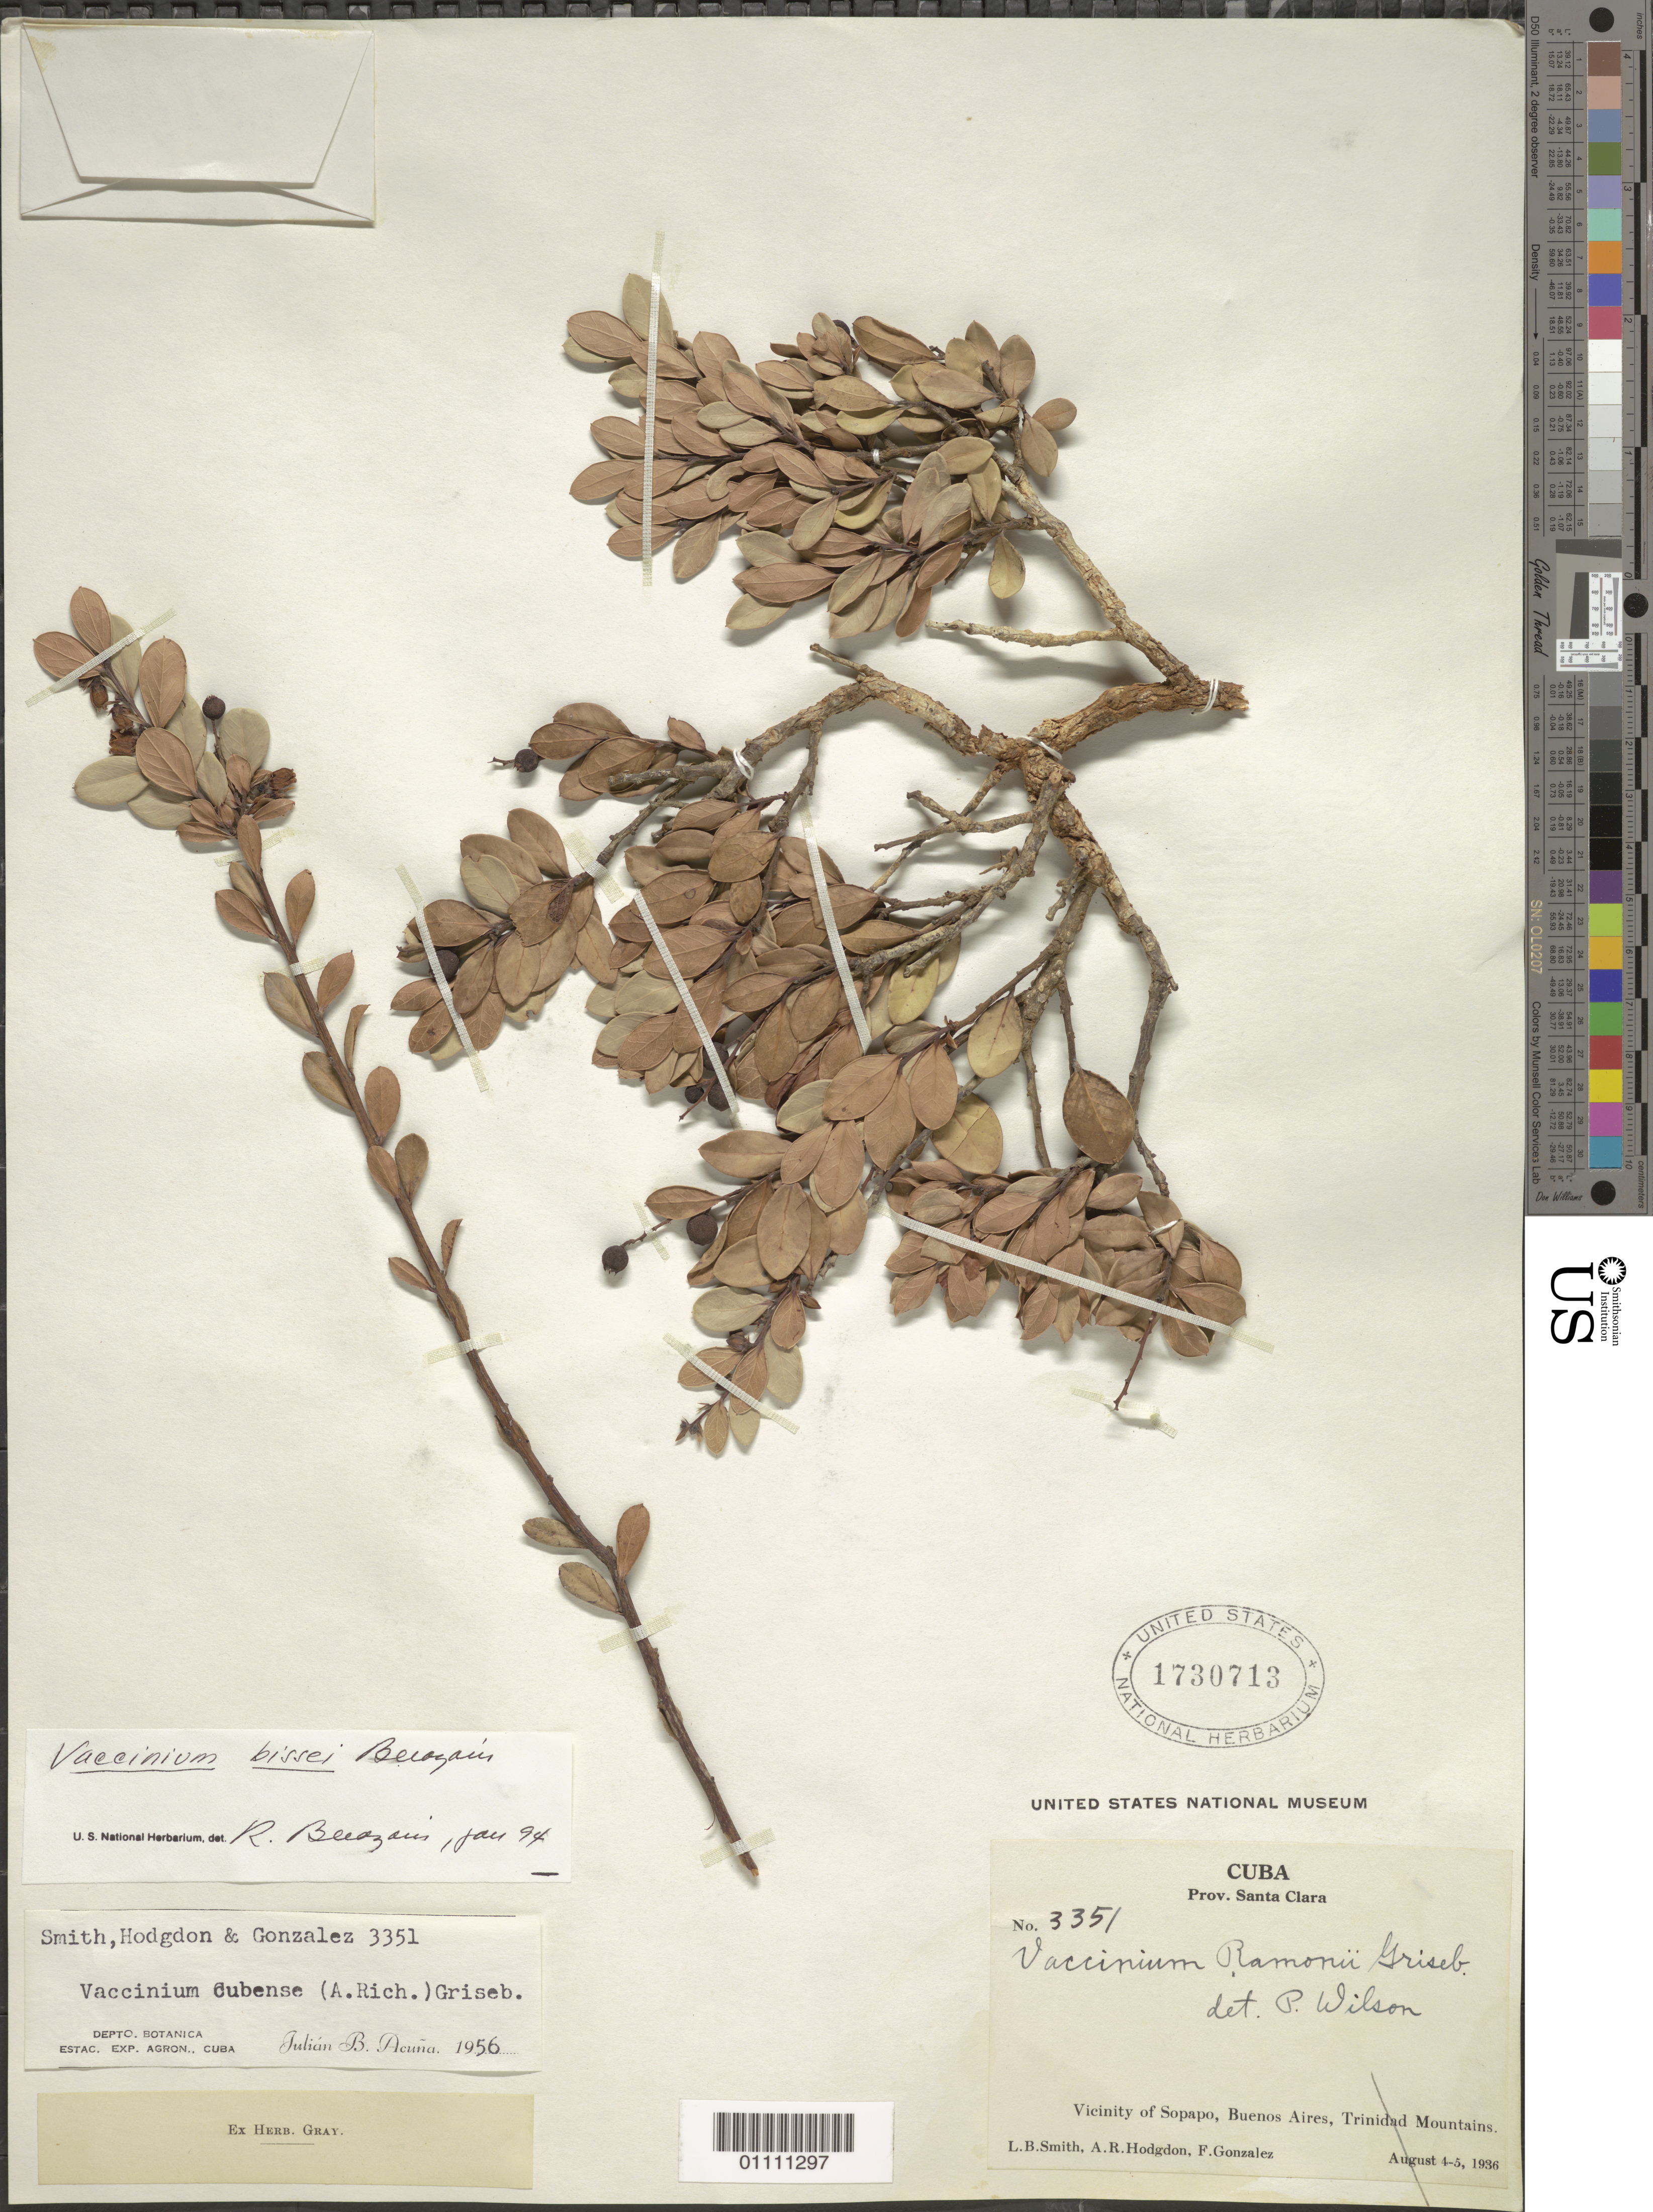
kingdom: Plantae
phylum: Tracheophyta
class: Magnoliopsida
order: Ericales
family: Ericaceae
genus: Vaccinium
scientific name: Vaccinium bissei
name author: R. Berazaín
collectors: L. Smith, A. R. Hodgdon & F. Gonzalez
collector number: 3351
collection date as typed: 04 Aug 1936 to 05 Aug 1936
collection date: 1936-08-04/1936-08-05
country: Cuba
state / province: Villa Clara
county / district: Santa Clara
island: Cuba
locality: Vicinity of Sopapo, Buenos Aires, Trinidad Mountains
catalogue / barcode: US 1730713